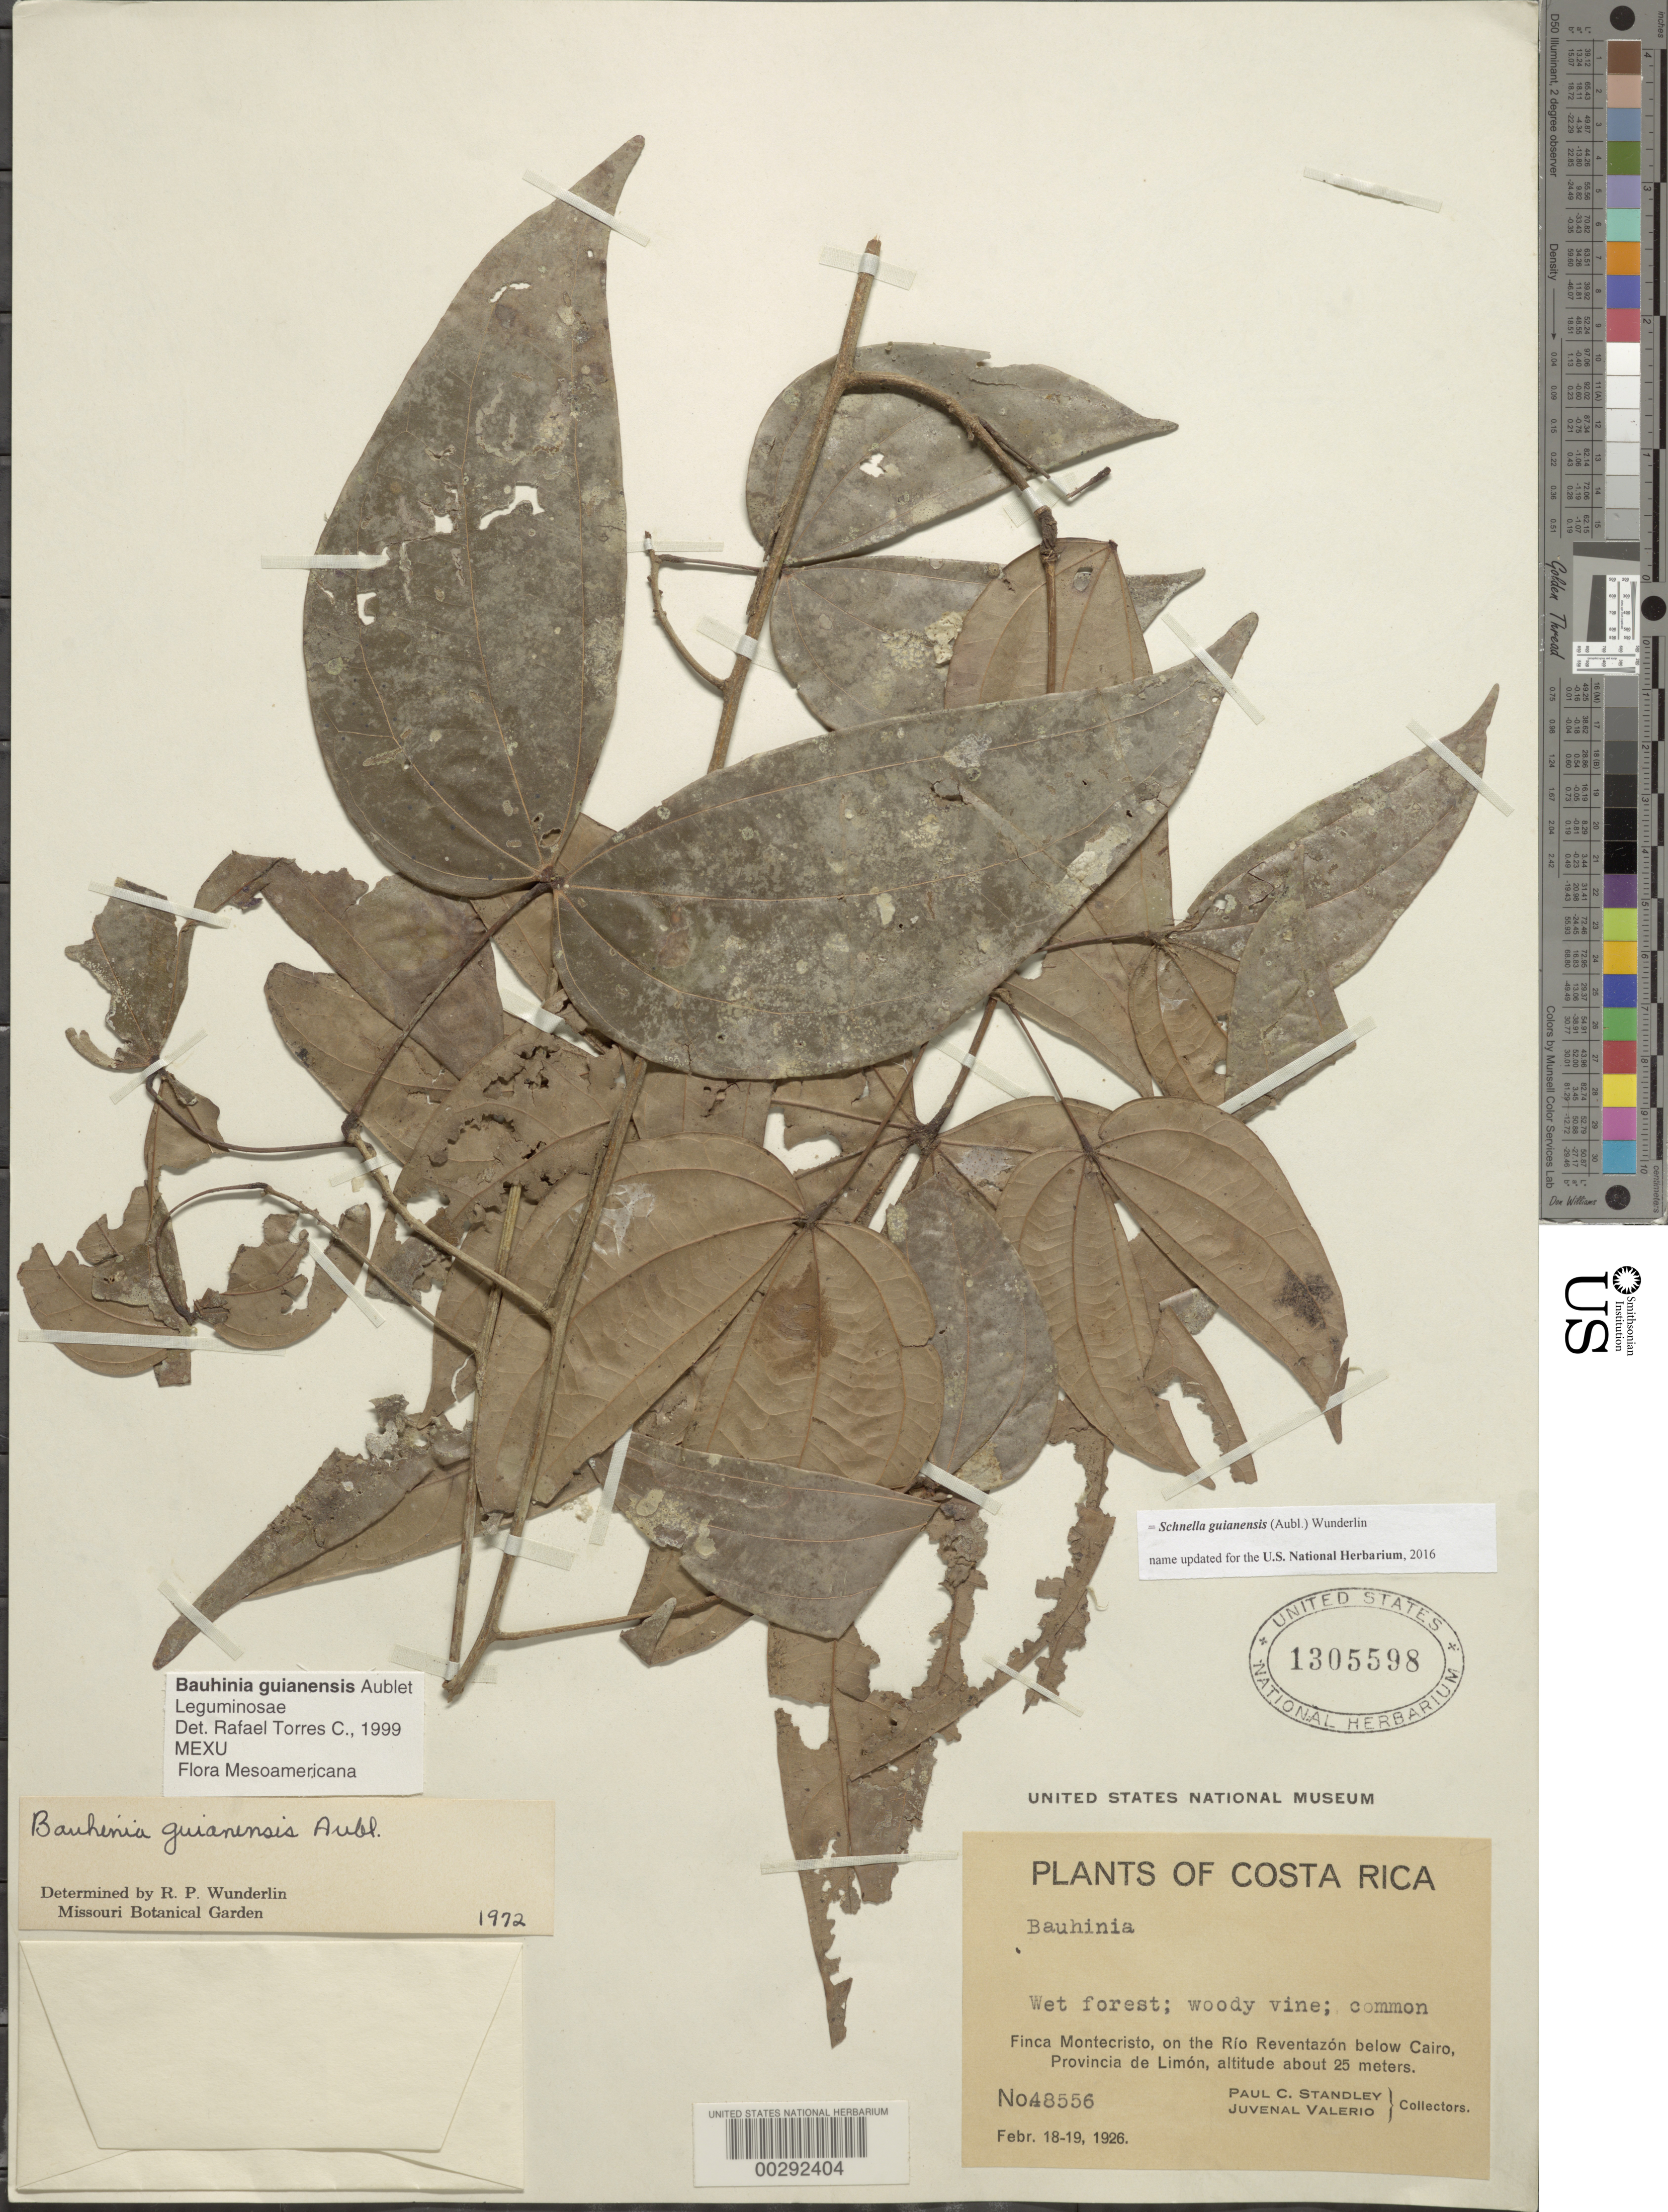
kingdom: Plantae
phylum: Tracheophyta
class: Magnoliopsida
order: Fabales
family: Fabaceae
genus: Schnella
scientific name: Schnella guianensis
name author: (Aubl.) Wunderlin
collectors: P. C. Standley & J. Valerio R.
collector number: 48556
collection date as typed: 18 Feb 1926 to 19 Feb 1926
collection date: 1926-02-18/1926-02-19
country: Costa Rica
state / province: Limón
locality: Finca montecristo on the rio reventazon below cairo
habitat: Wet forest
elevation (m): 25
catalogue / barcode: US 1305598